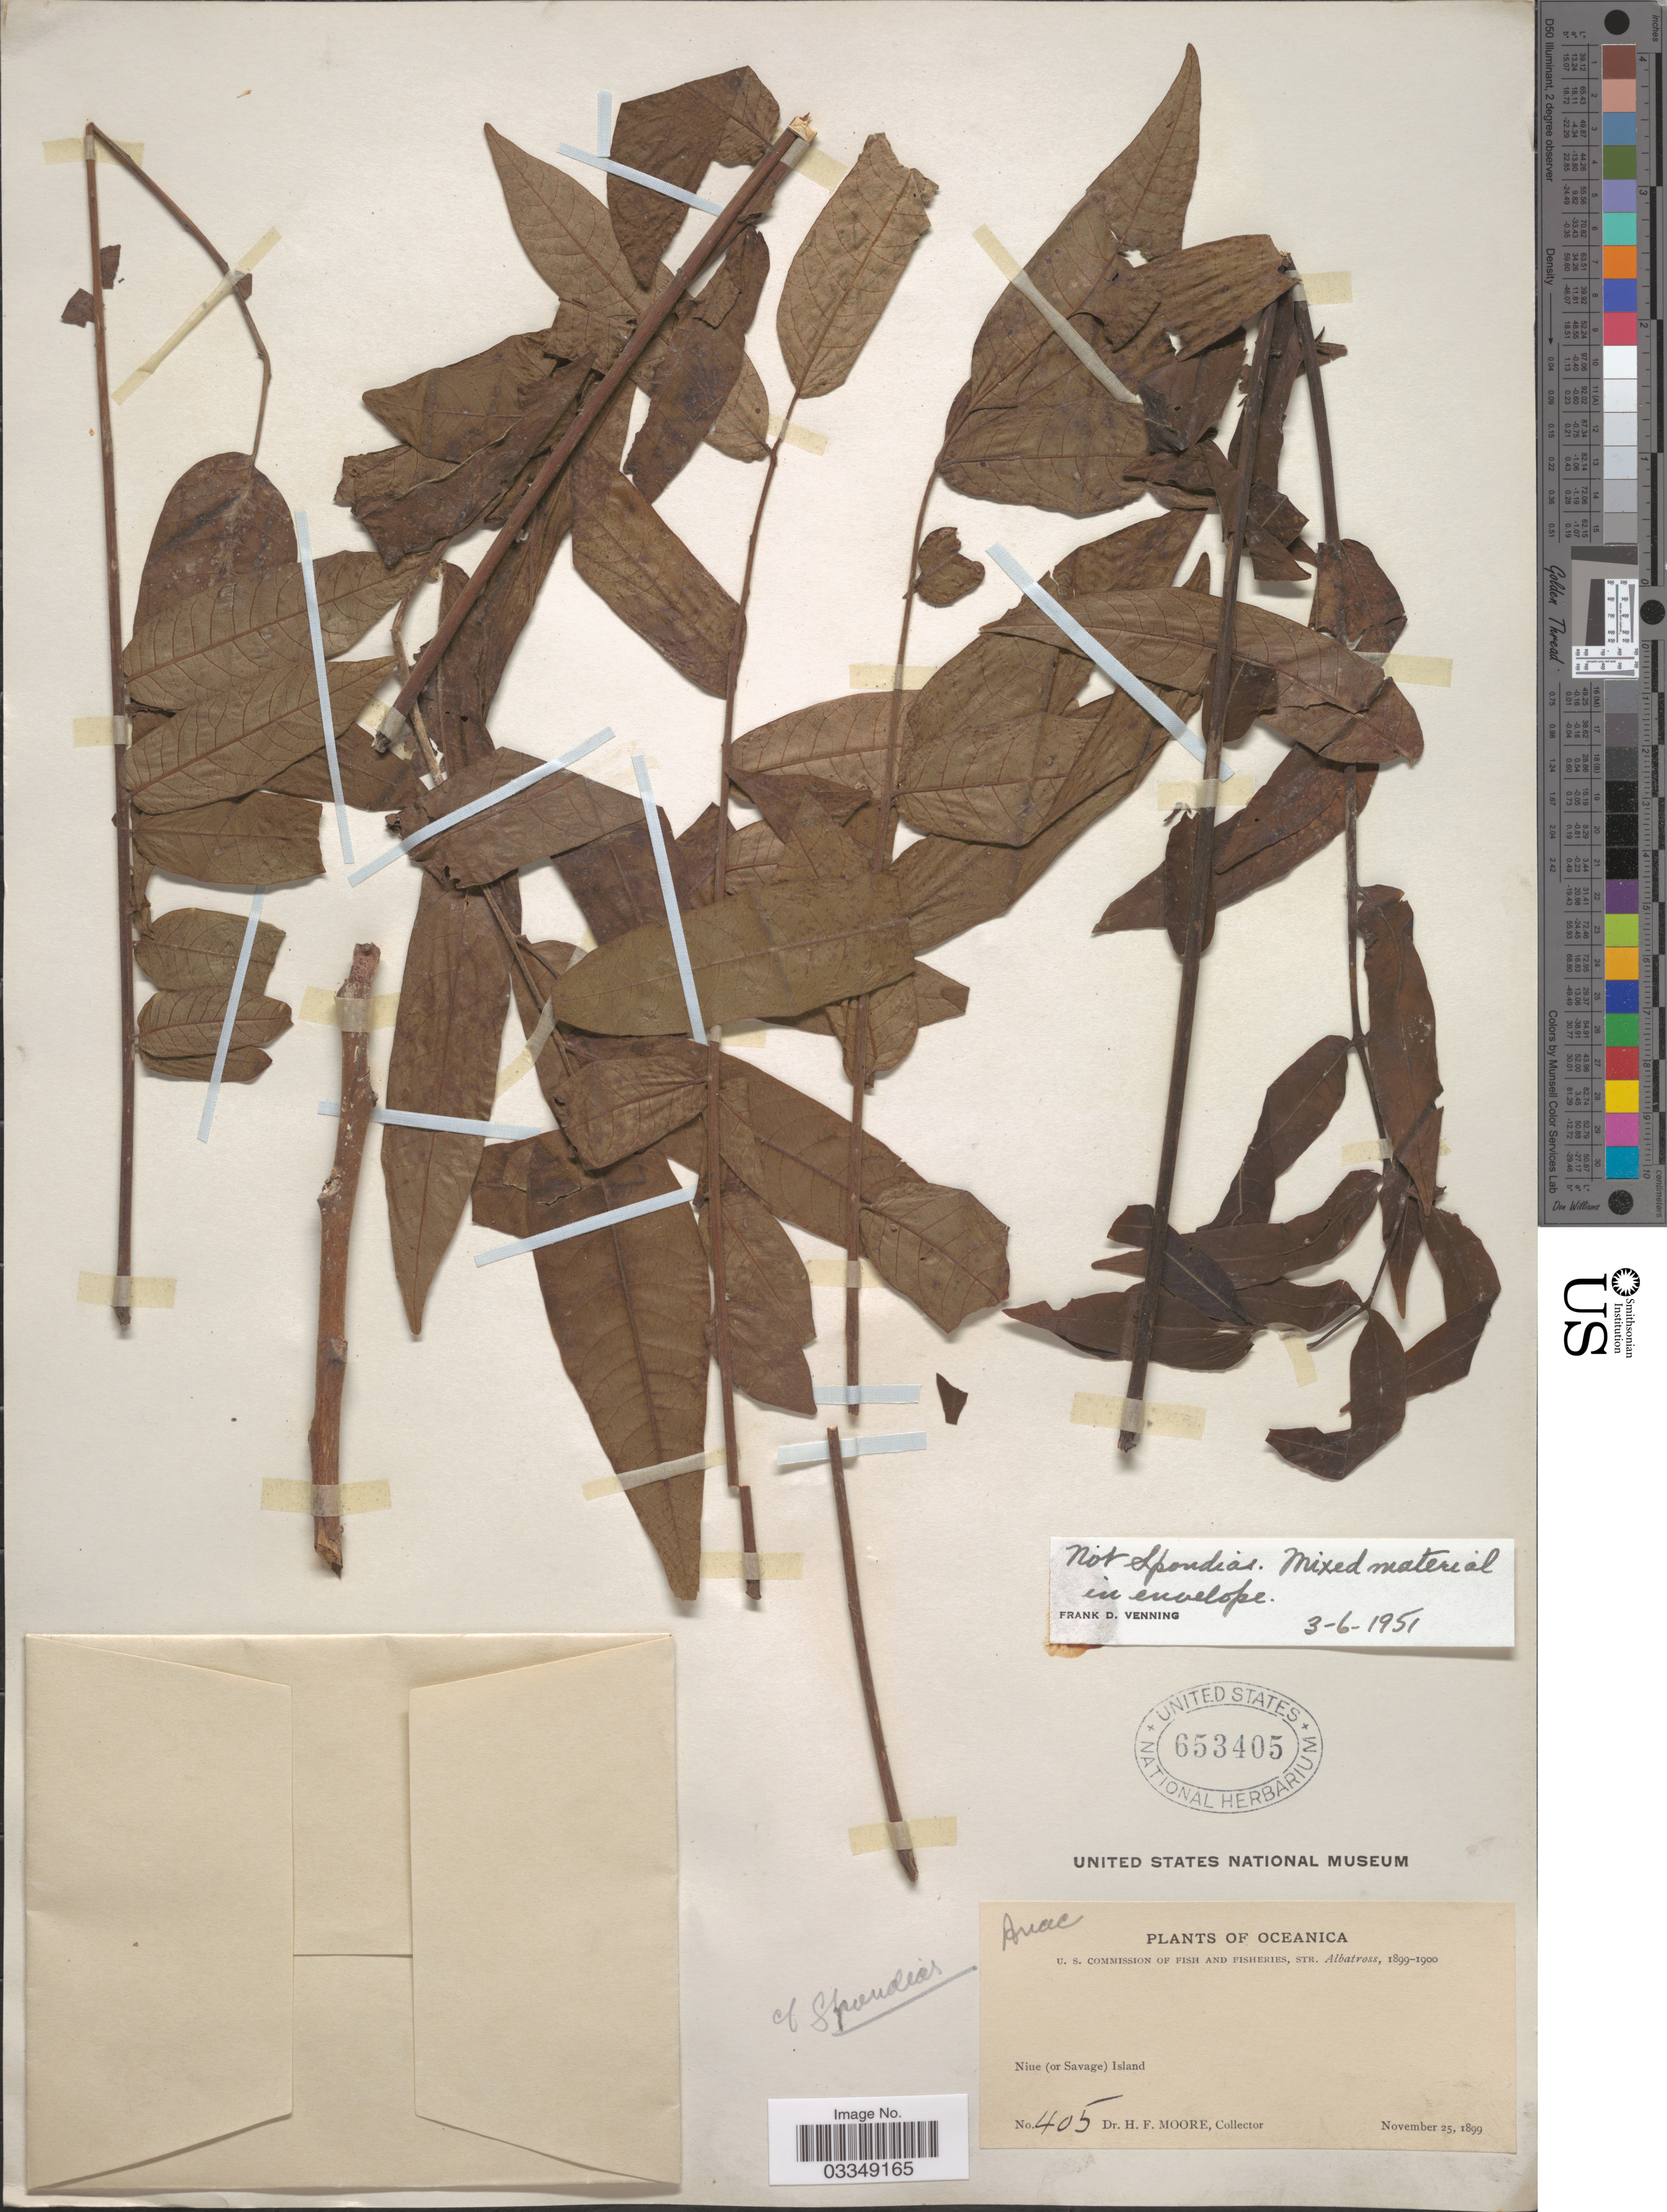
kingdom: Plantae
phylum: Tracheophyta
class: Magnoliopsida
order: Sapindales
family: Anacardiaceae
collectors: H. F. Moore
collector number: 405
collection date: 1899-11-25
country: Niue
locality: Oceanica. Niue (or Savage) Island.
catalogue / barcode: US 653405